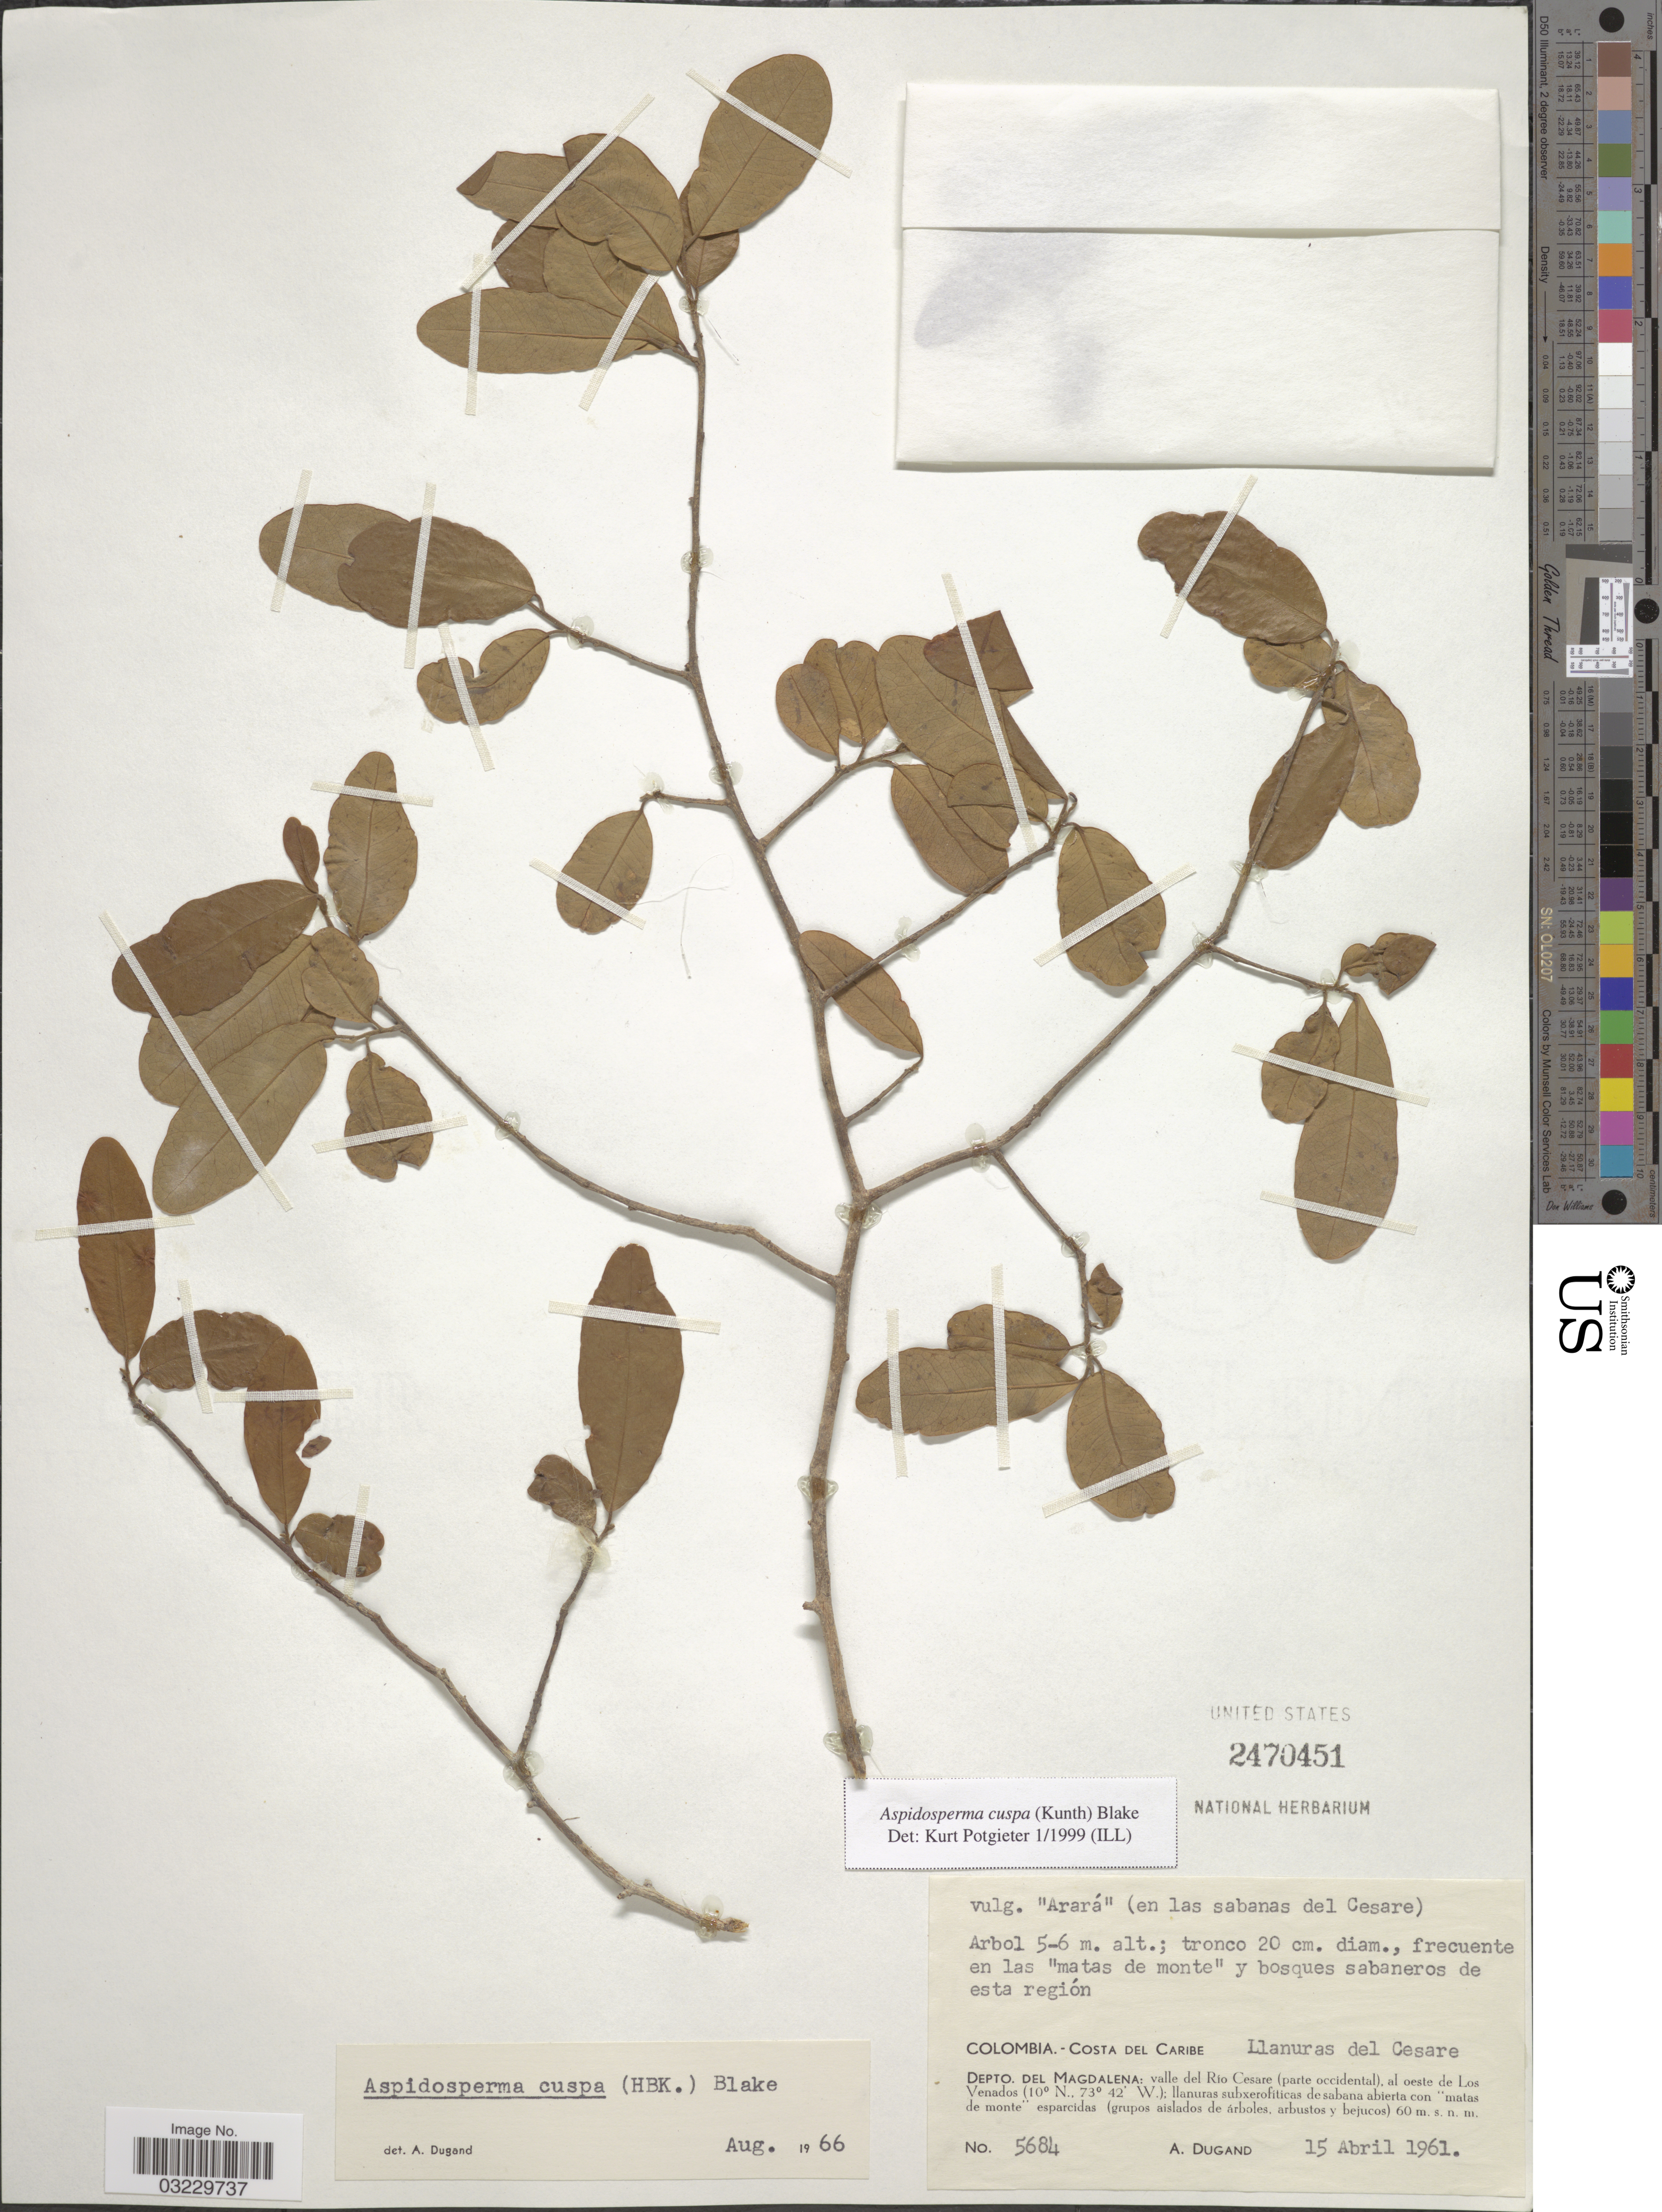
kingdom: Plantae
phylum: Tracheophyta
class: Magnoliopsida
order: Gentianales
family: Apocynaceae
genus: Aspidosperma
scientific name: Aspidosperma cuspa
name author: (Kunth) S.F. Blake ex Pittier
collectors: A. Dugand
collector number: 5684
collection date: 1961-04-15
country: Colombia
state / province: Magdalena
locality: Costa del Caribe. Llanuras del Cesare. Depto. del Magdalena: valle del Río Cesare (parte occidental), al oeste de Los Venados.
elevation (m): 60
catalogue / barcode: US 2470451